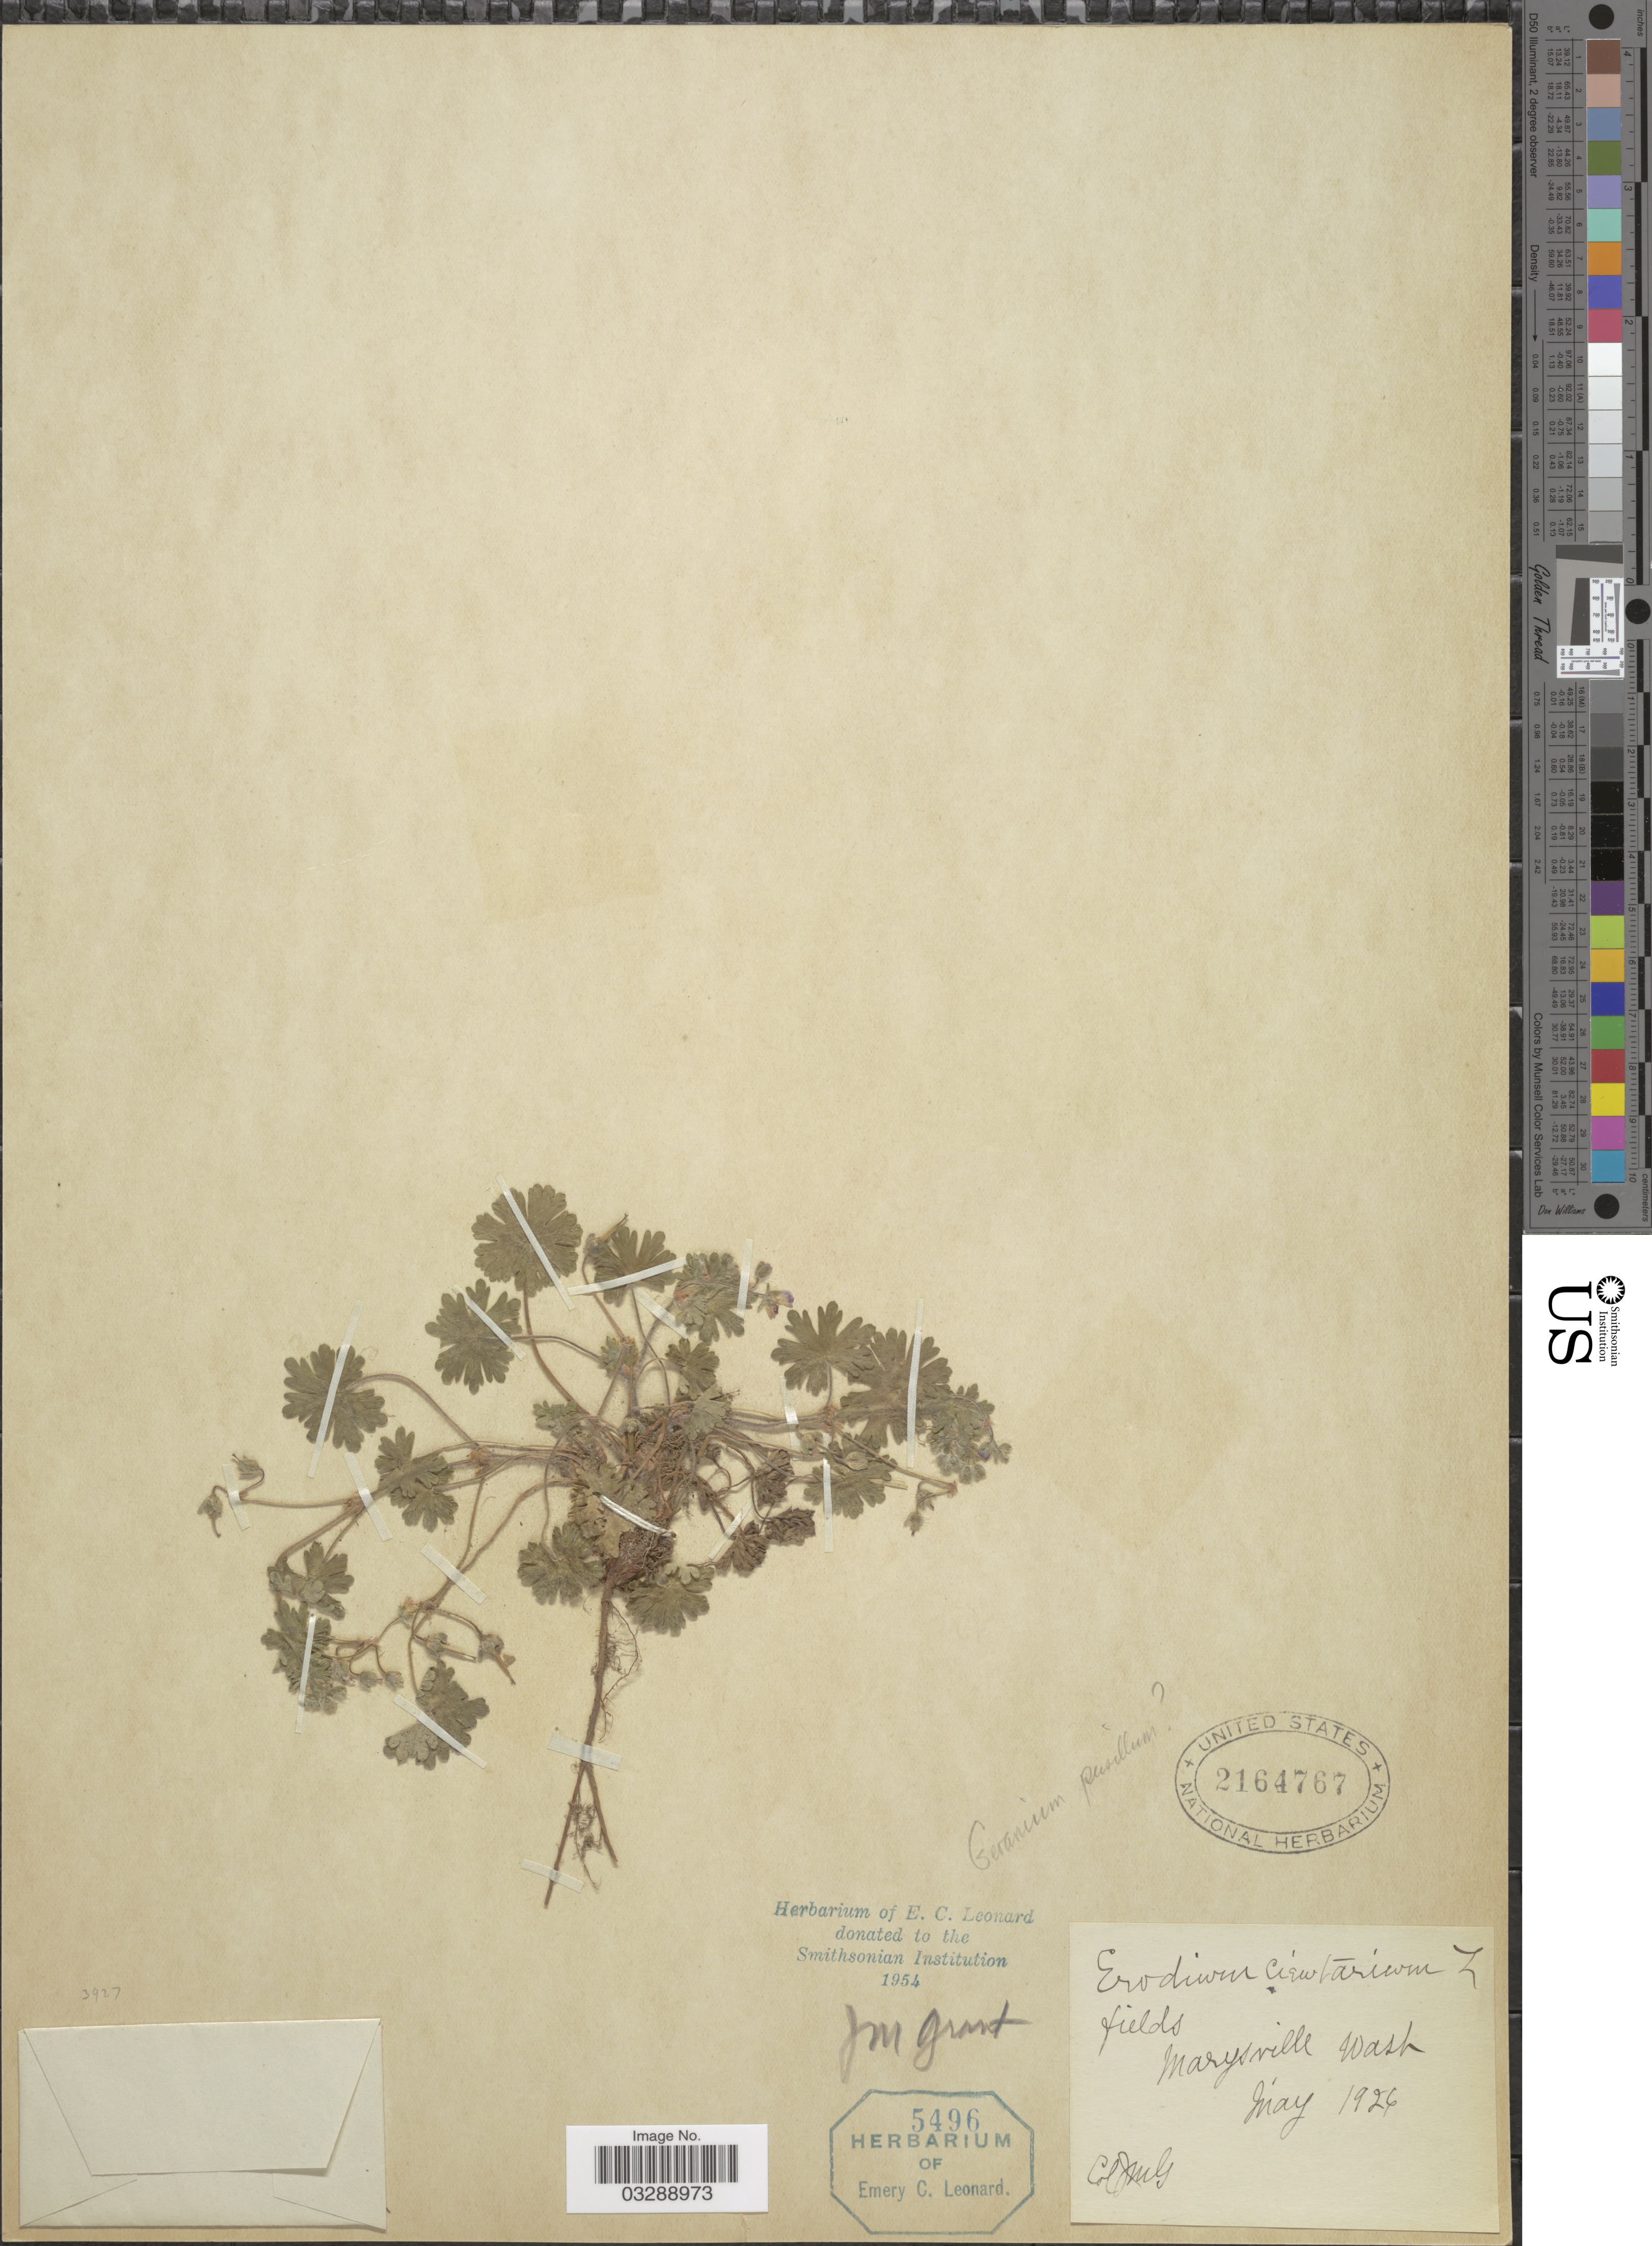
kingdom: Plantae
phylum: Tracheophyta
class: Magnoliopsida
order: Geraniales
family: Geraniaceae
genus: Geranium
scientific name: Geranium pusillum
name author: L.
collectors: J. M. Grant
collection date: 1926-05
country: United States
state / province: Washington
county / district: Snohomish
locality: Marysville.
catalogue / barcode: US 2164767